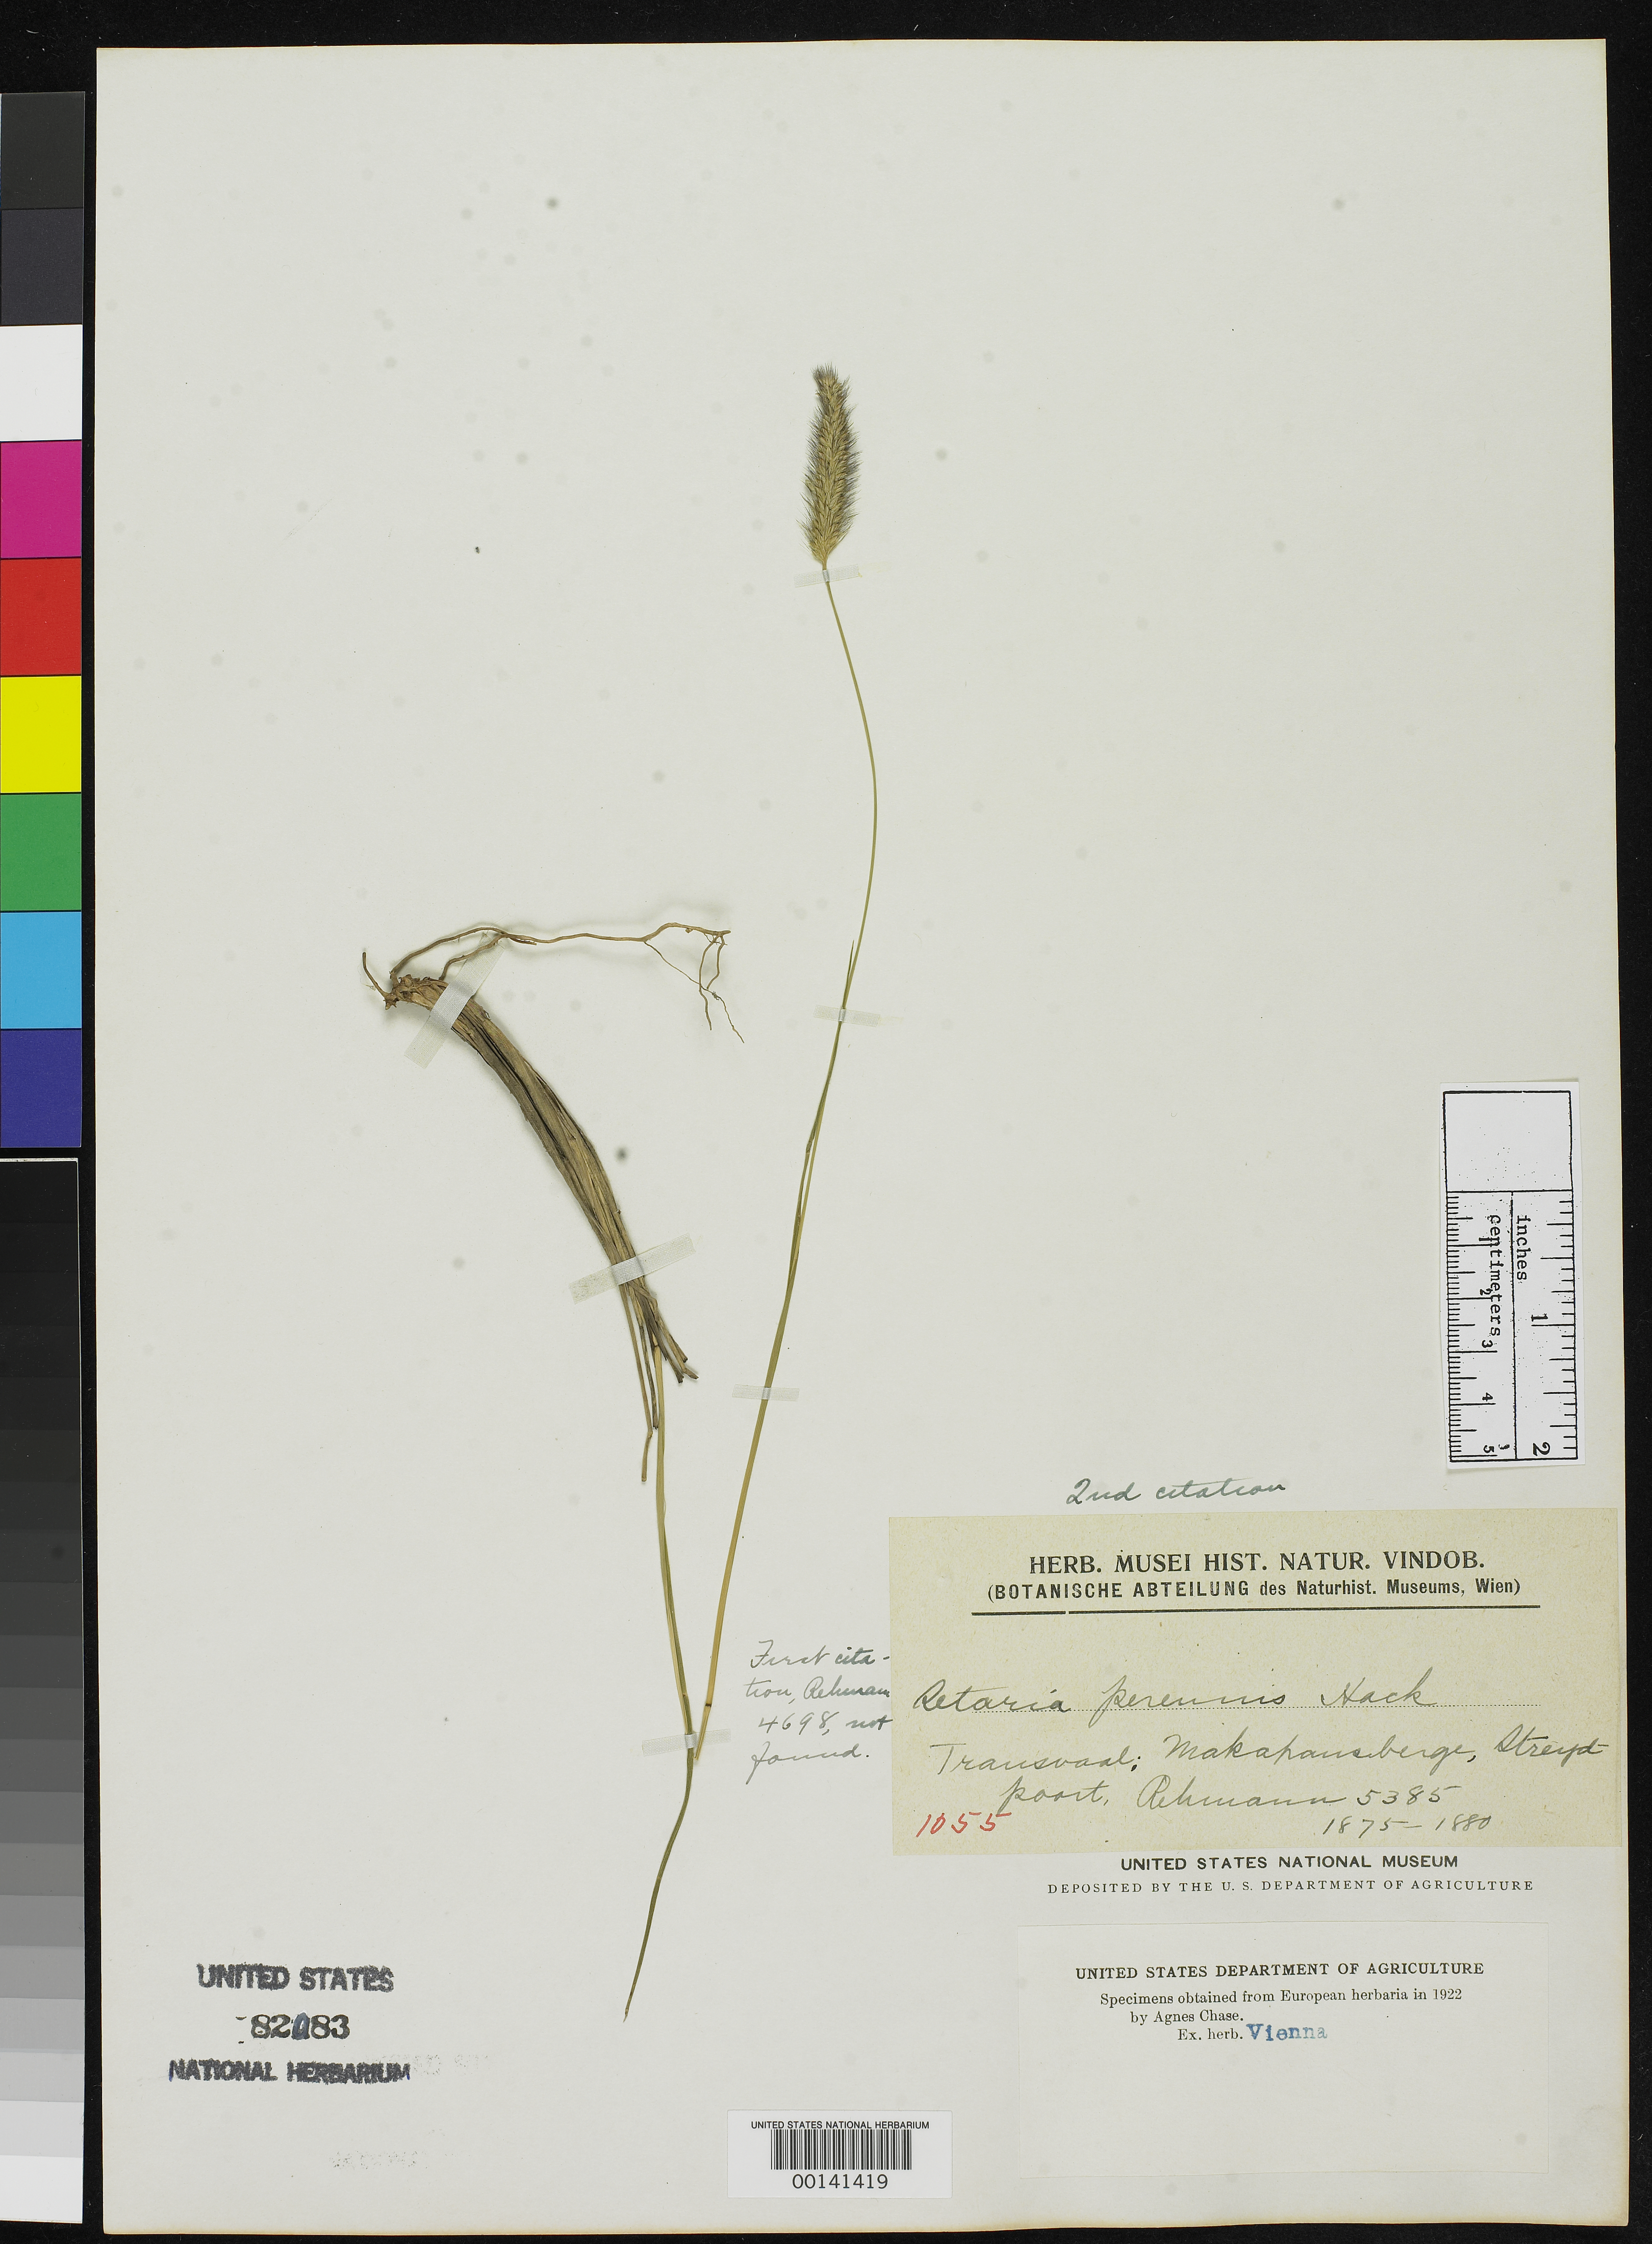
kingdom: Plantae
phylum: Tracheophyta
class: Liliopsida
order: Poales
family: Poaceae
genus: Setaria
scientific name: Setaria perennis Hack., nom. illeg.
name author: Hack.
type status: Isosyntype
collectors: A. Rehmann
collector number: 5385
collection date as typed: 1875 to -- --- 1880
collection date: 1875/1880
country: South Africa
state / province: Limpopo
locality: Makapansberge, Streydpoort. Transvaal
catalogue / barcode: US 82083